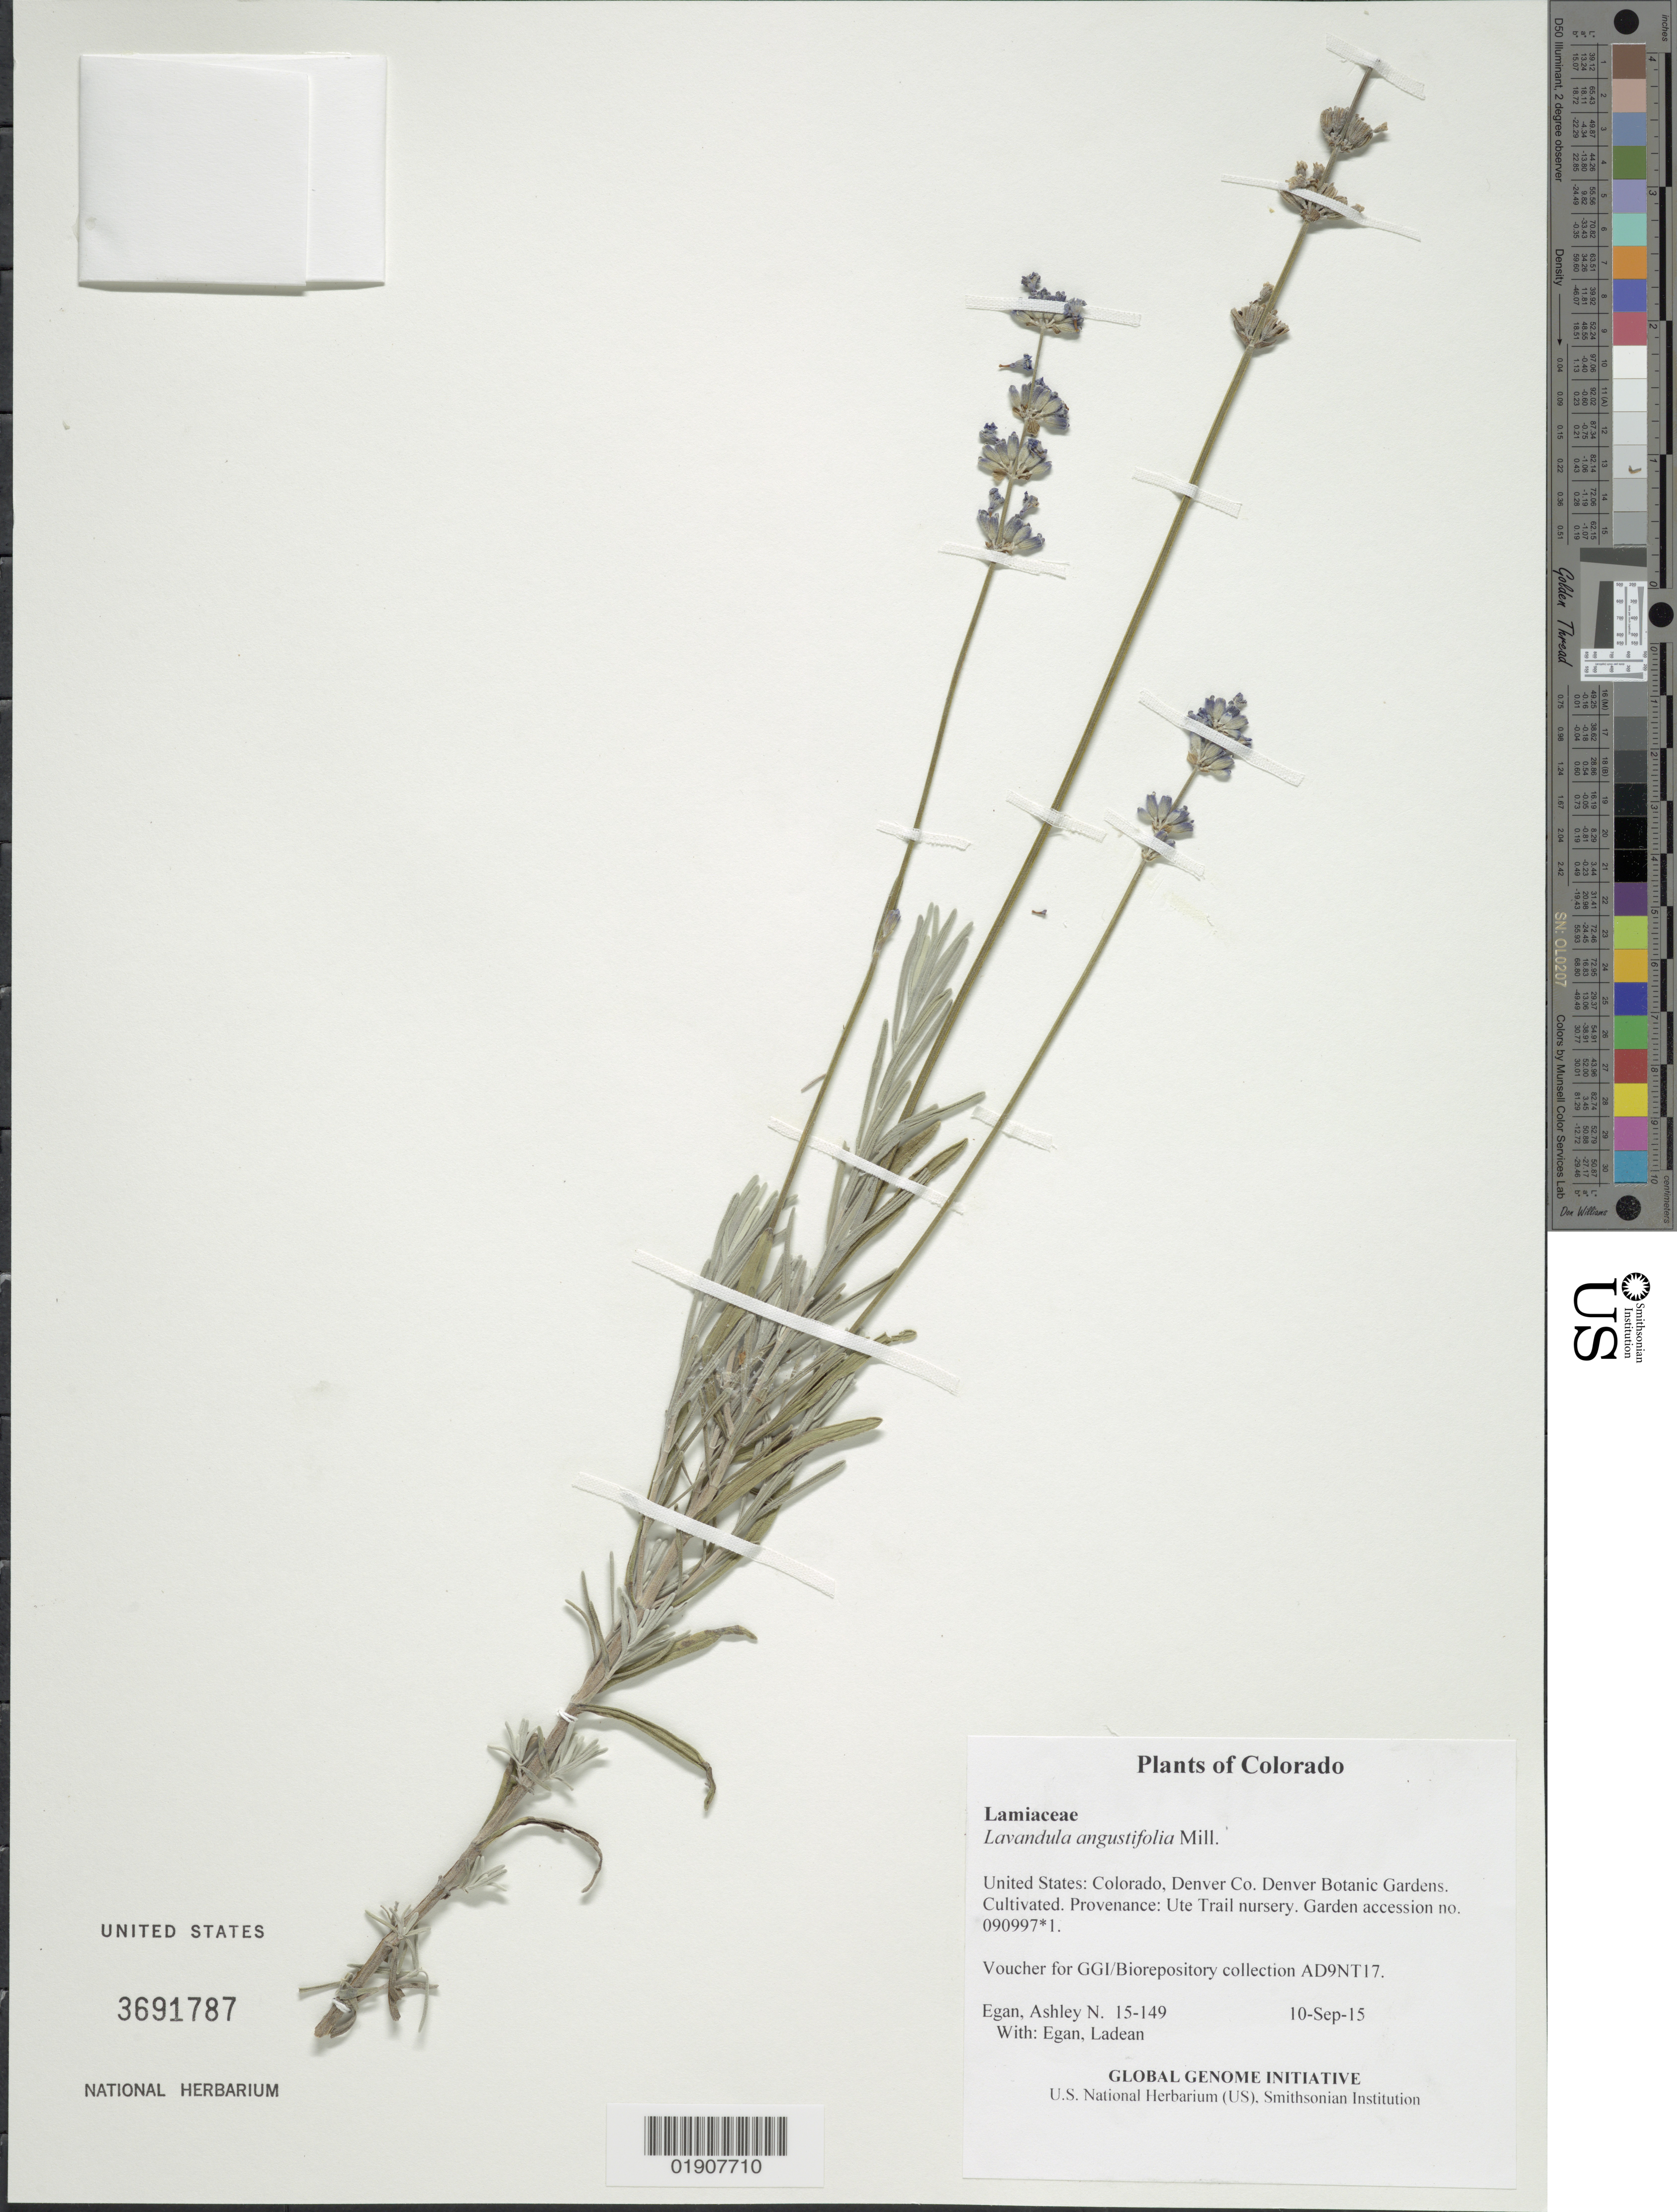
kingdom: Plantae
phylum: Tracheophyta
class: Magnoliopsida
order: Lamiales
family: Lamiaceae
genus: Lavandula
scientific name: Lavandula angustifolia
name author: Mill.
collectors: A. N. Egan & L. Egan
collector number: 15-149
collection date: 2015-09-10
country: United States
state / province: Colorado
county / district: Denver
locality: Denver Botanic Gardens. Cultivated. Provenance: Ute Trail nursery. Garden accession no. 090997.1.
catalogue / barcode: US 3691787